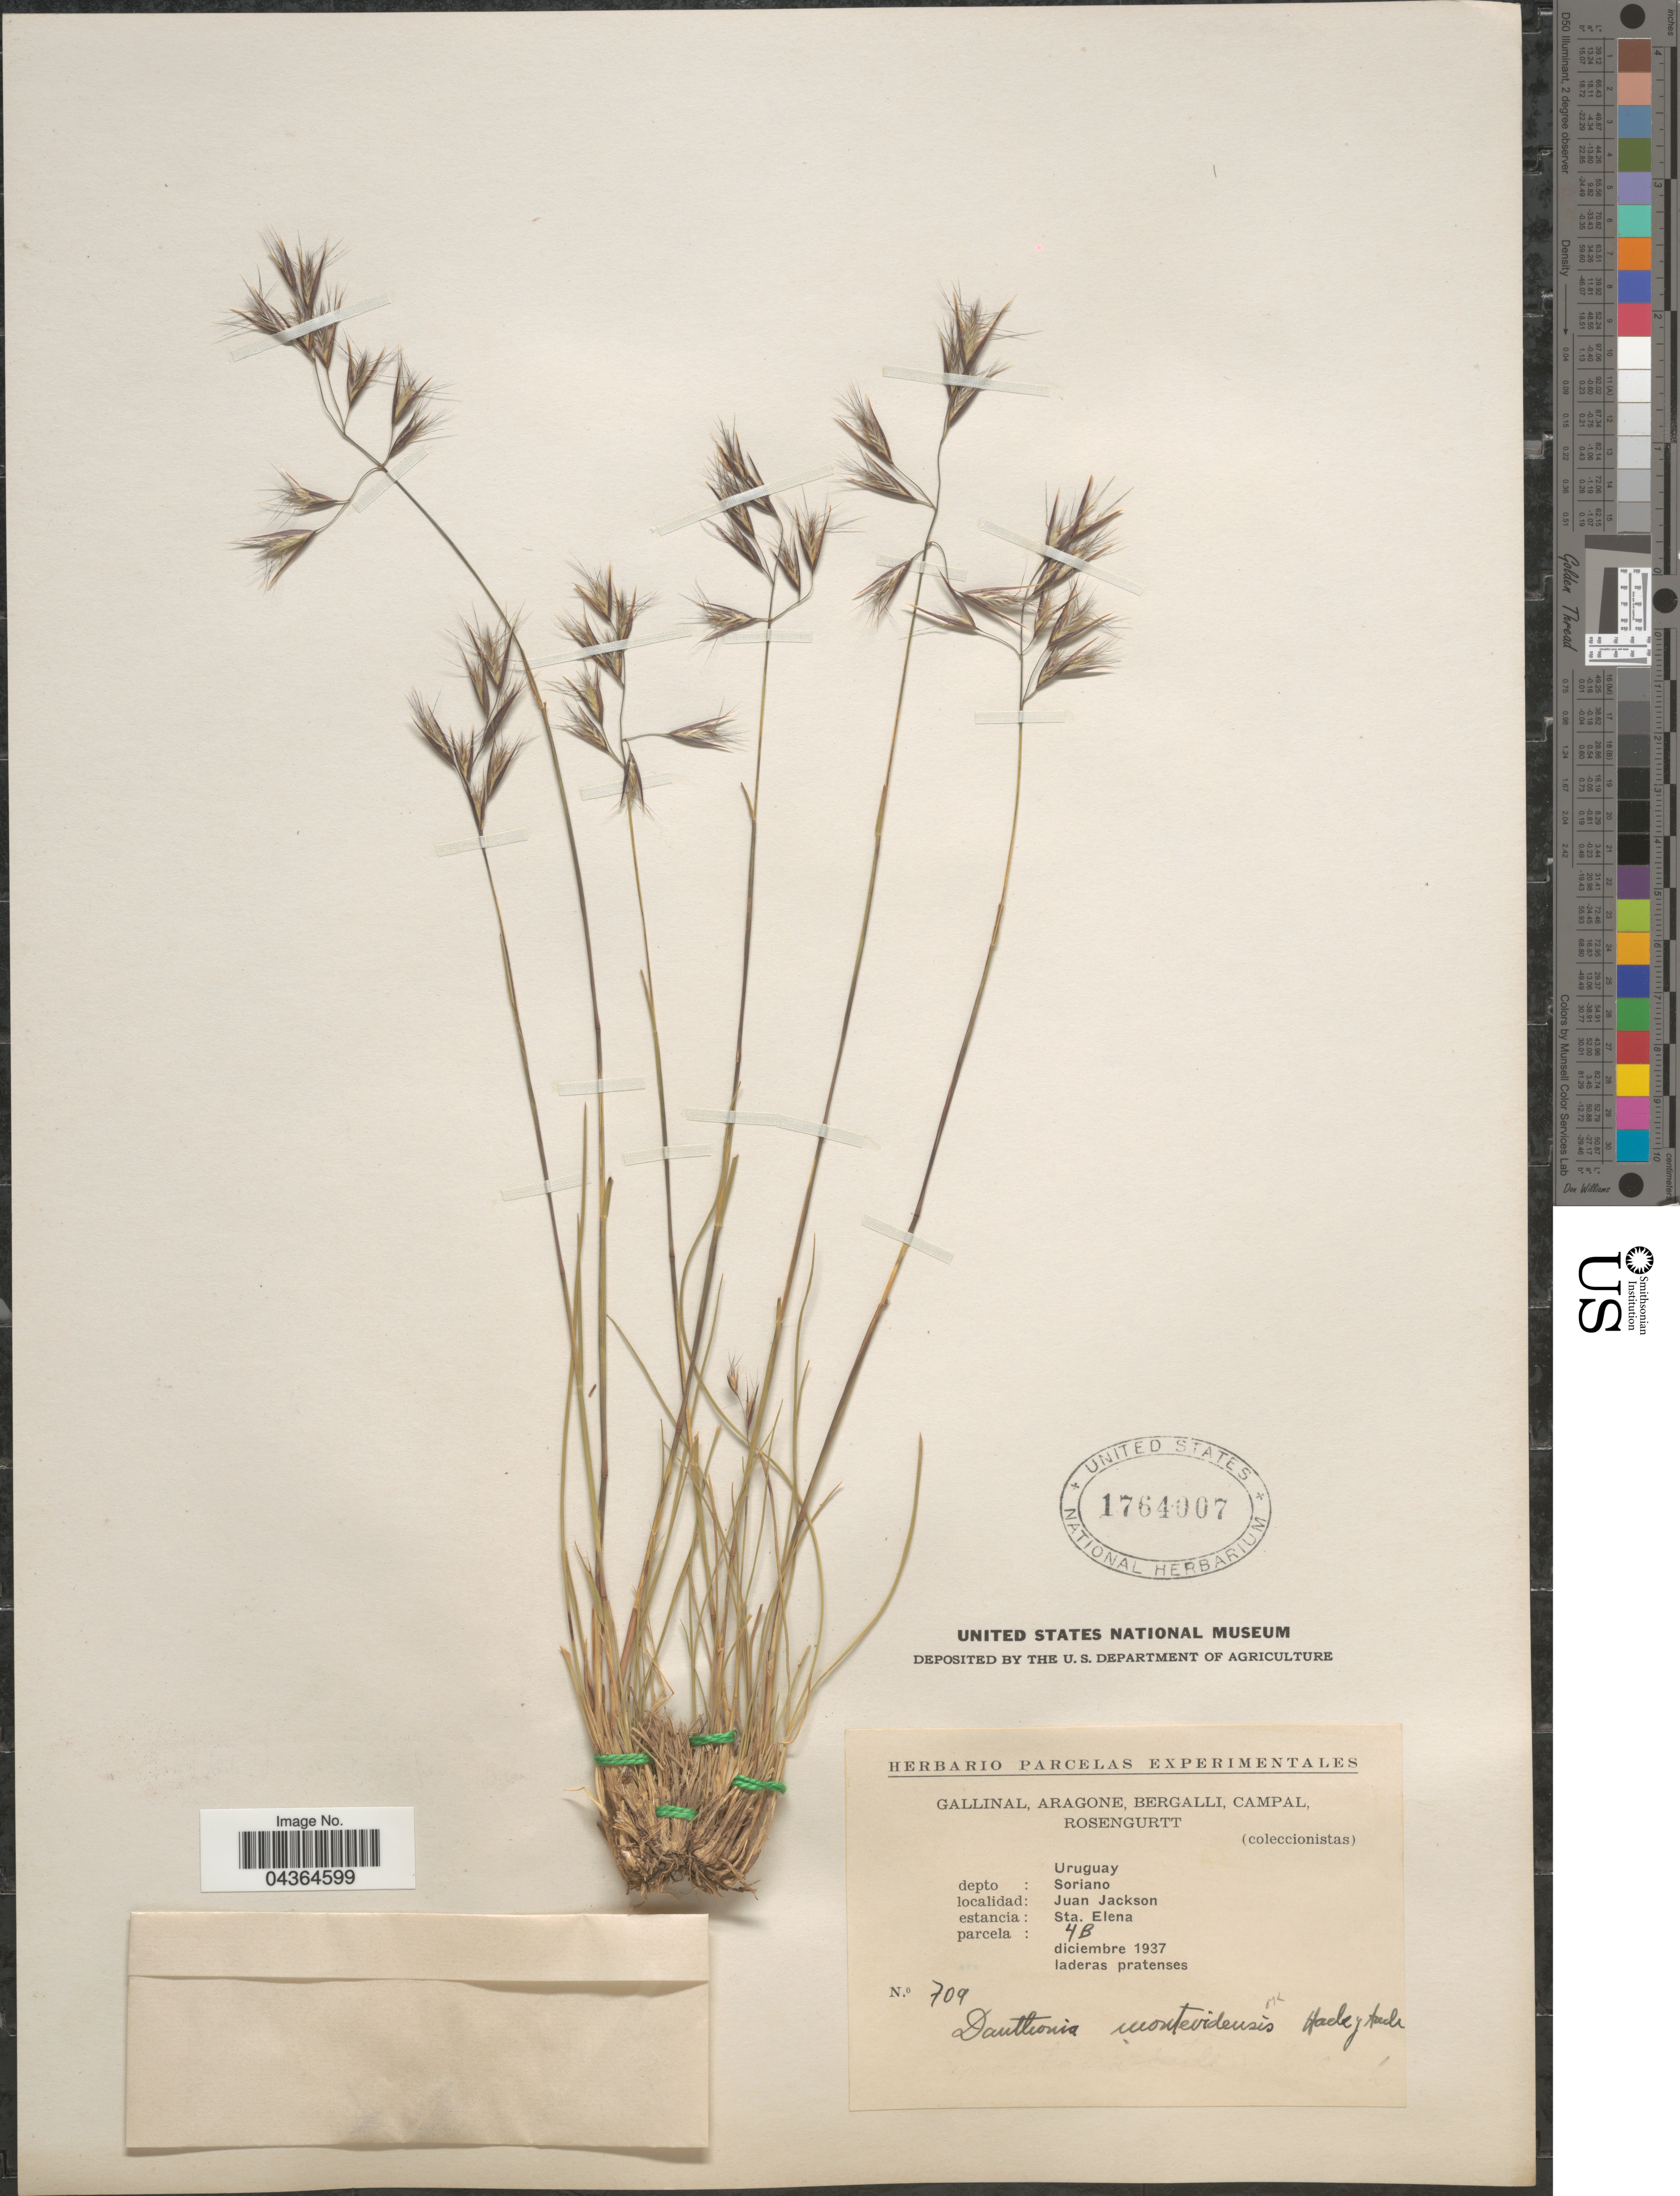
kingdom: Plantae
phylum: Tracheophyta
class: Liliopsida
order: Poales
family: Poaceae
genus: Danthonia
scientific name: Danthonia montevidensis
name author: (Hack.) Arechav.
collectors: -. Gallinal, -- Aragone, -- Bergalli, -- Campal & Rosengurtt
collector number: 709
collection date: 1937-12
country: Uruguay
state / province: Soriano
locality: Depto: Soriano. Juan Jackson. Estancia: Sta. Elena. PArcela: 4B.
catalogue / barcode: US 1764007